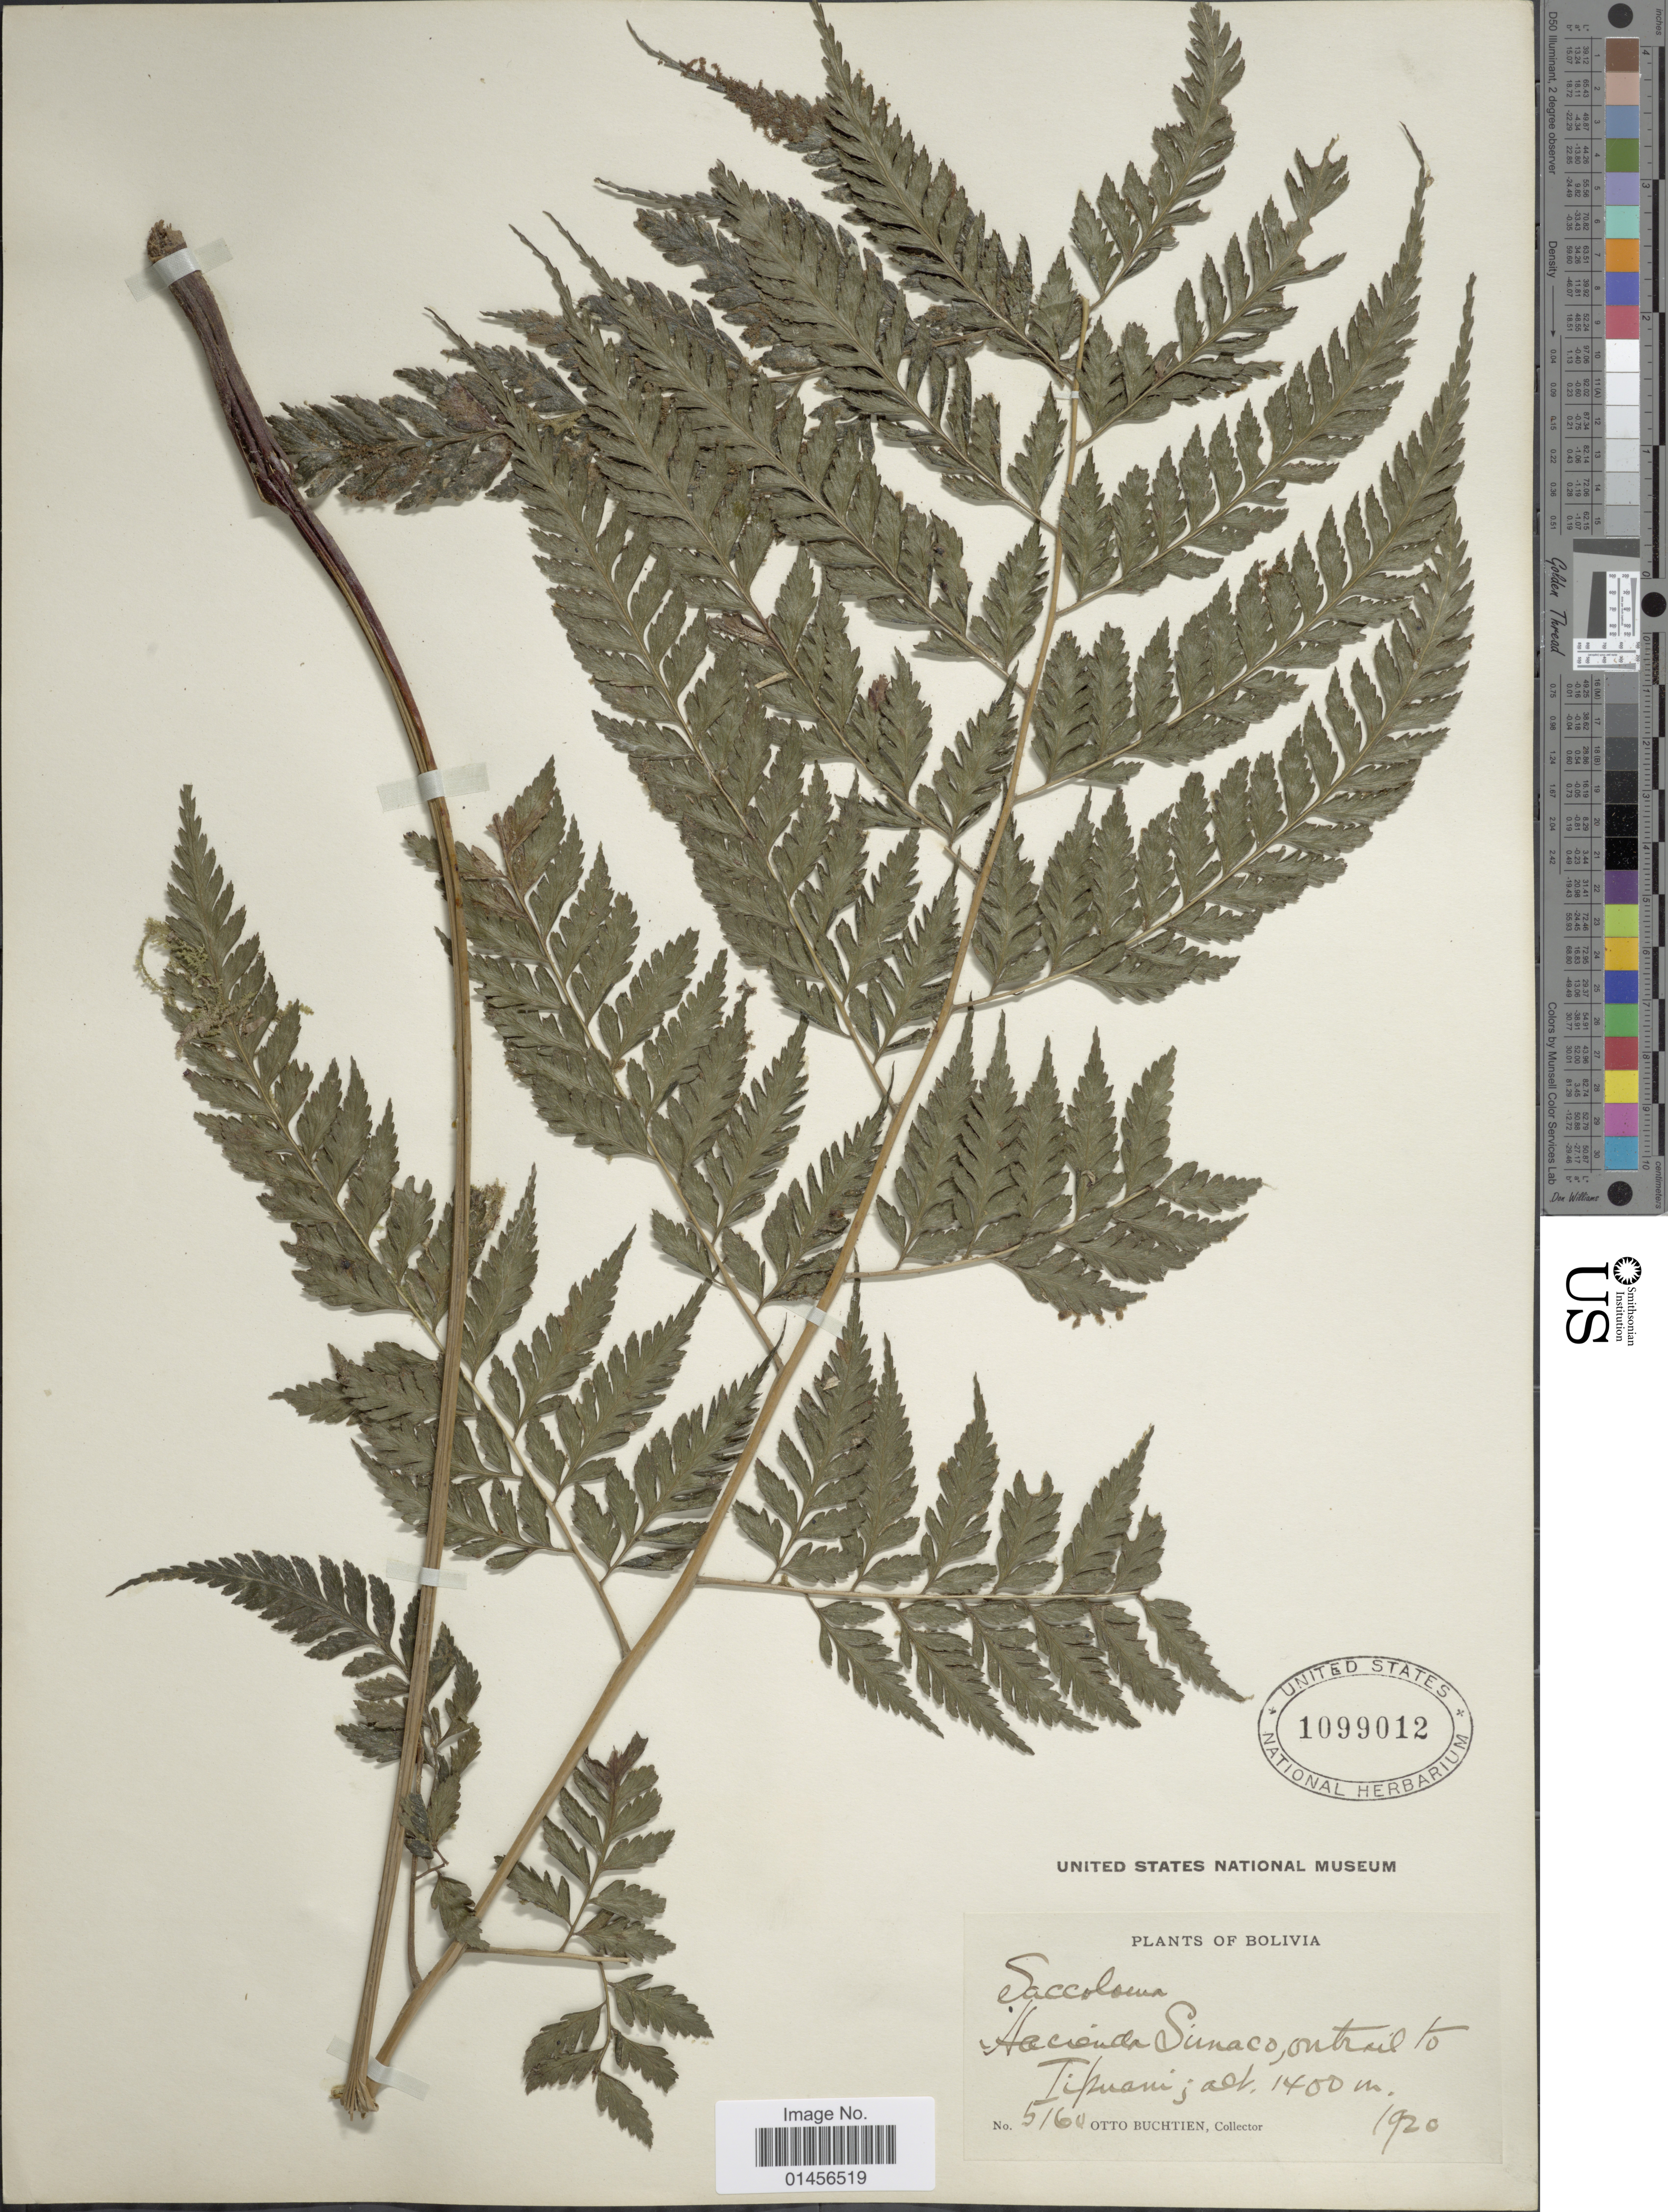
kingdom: Plantae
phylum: Tracheophyta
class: Polypodiopsida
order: Polypodiales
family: Saccolomataceae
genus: Saccoloma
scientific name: Saccoloma inaequale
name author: (Kunze) Mett.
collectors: O. Buchtien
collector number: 5160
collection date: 1920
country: Bolivia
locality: Hacienda Simaco, on trail to Tipuani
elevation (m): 1400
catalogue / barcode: US 1099012